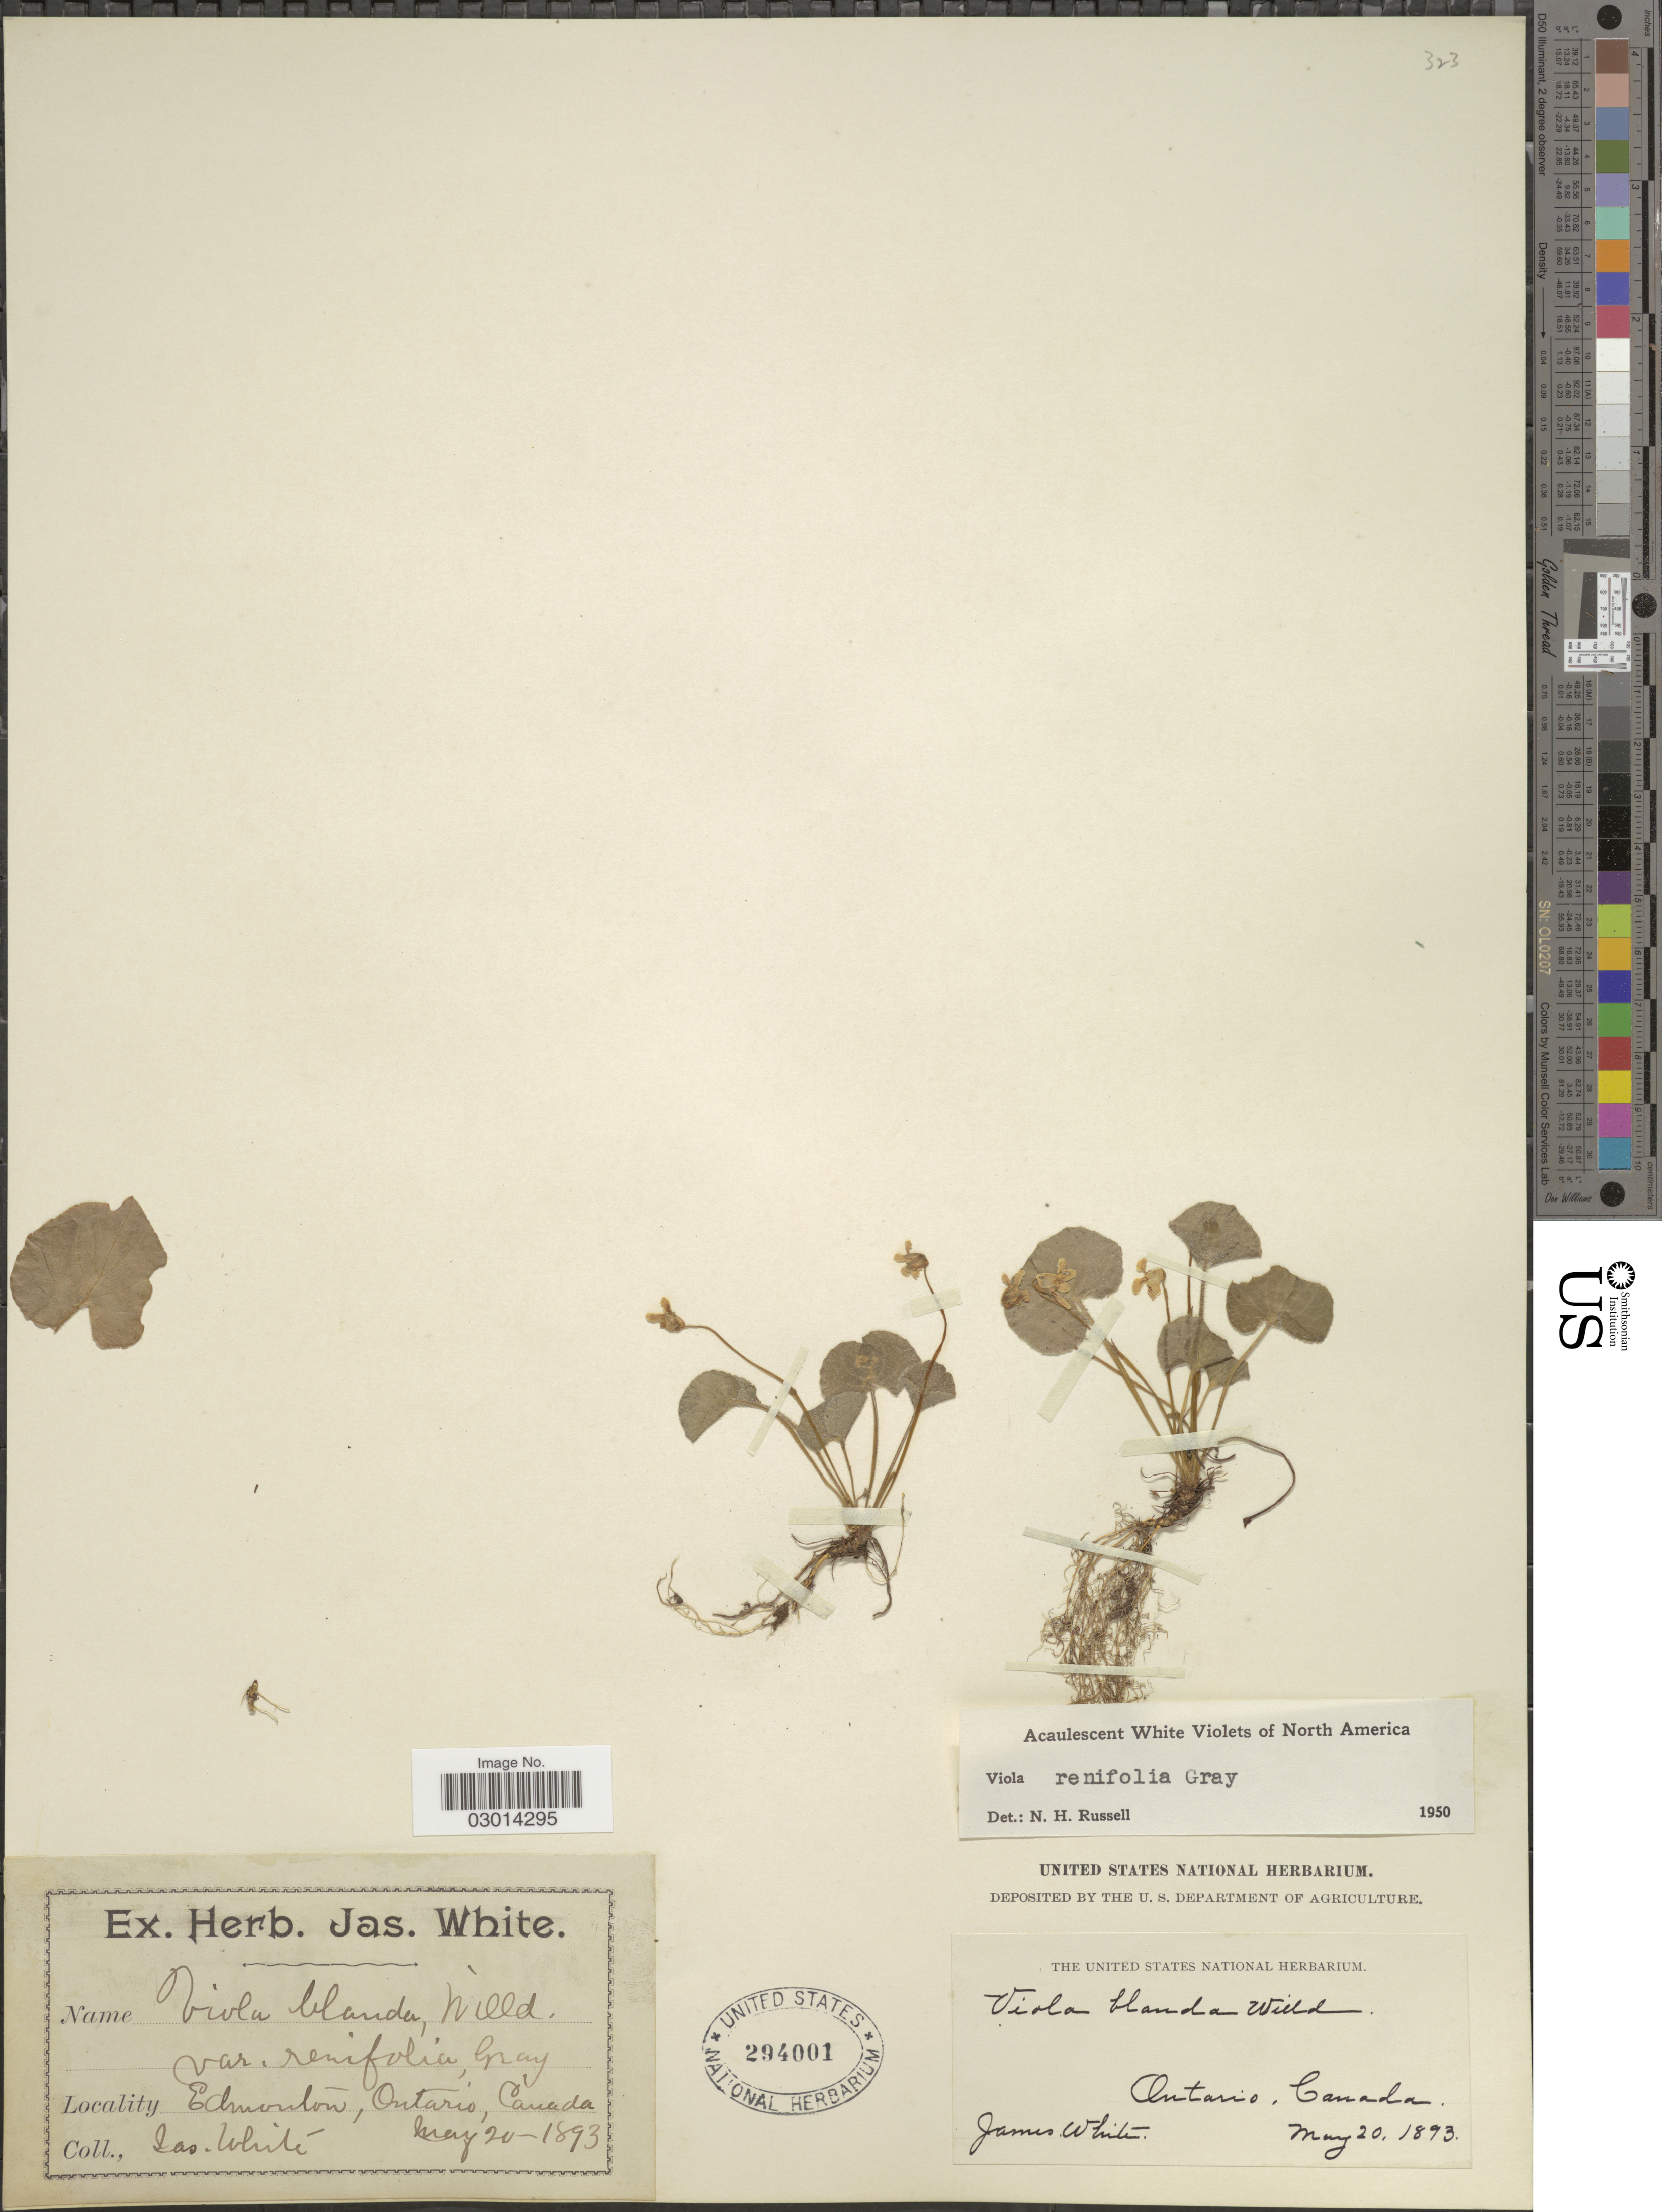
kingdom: Plantae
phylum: Tracheophyta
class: Magnoliopsida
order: Malpighiales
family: Violaceae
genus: Viola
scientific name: Viola renifolia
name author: A. Gray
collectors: J. T. White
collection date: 1893-05-20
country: Canada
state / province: Ontario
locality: Edmonton.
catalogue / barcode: US 294001